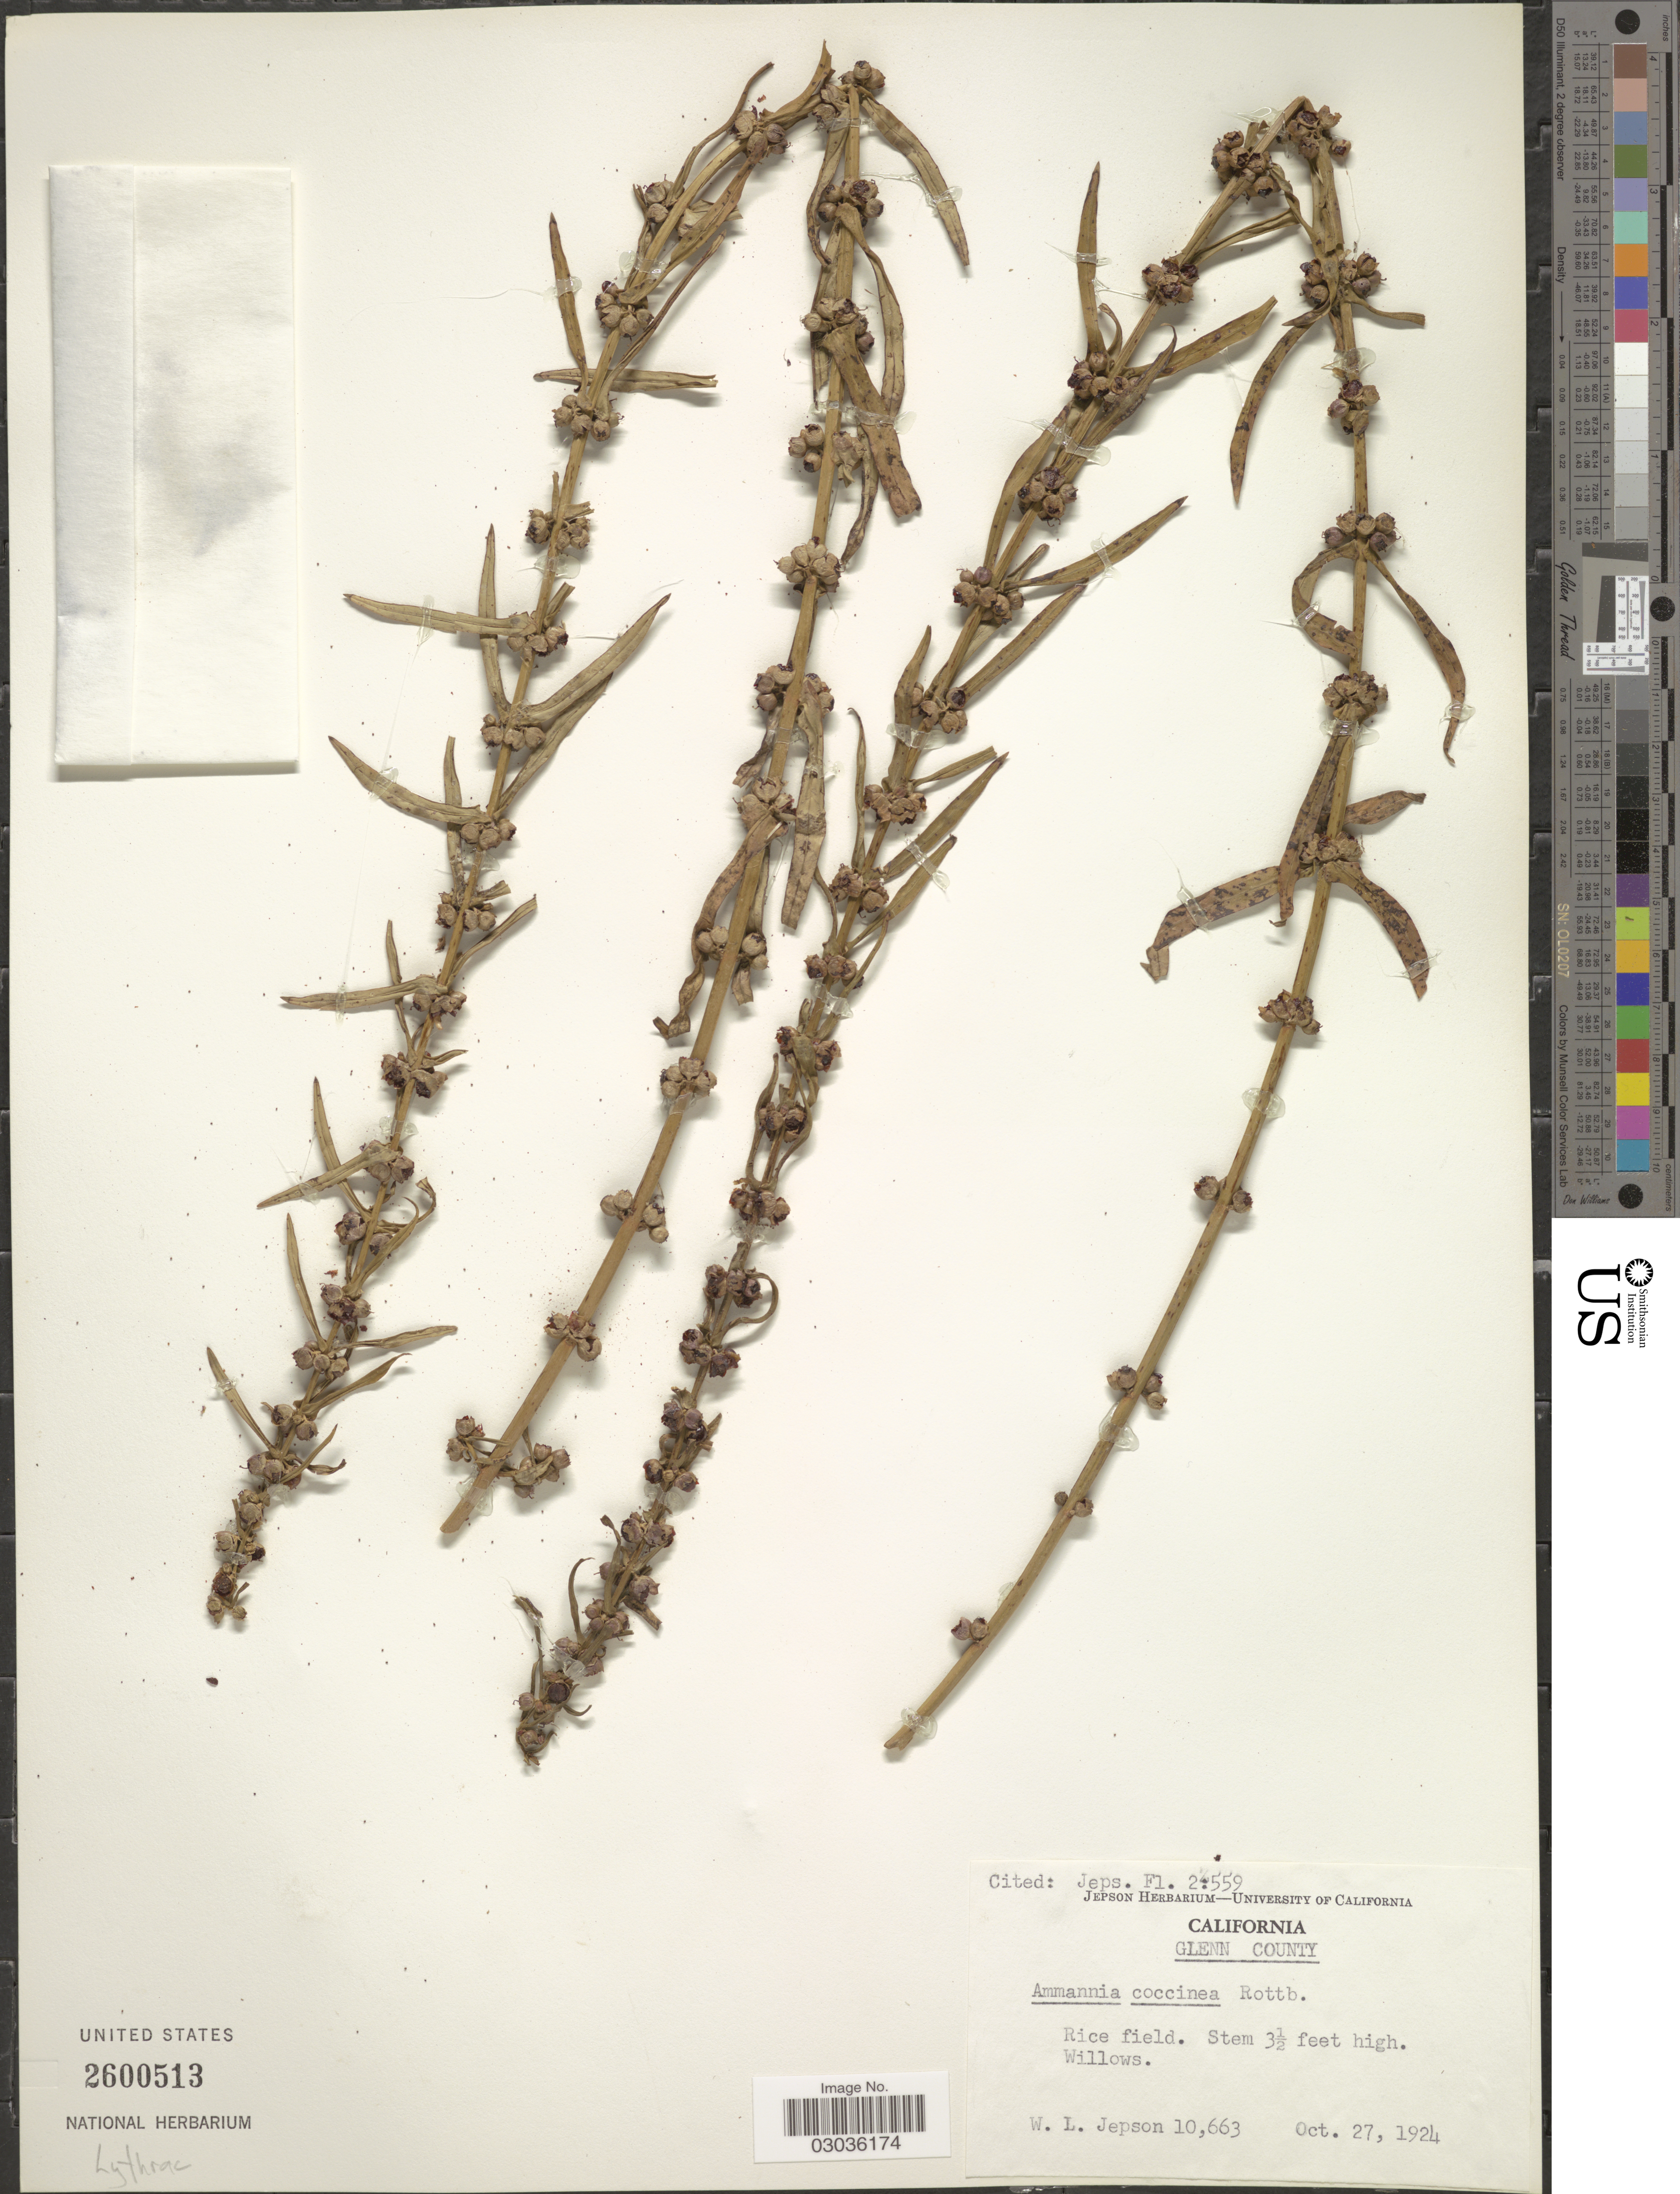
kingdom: Plantae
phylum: Tracheophyta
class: Magnoliopsida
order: Myrtales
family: Lythraceae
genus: Ammannia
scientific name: Ammannia coccinea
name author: Rottb.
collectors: W. L. Jepson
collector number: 10663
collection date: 1924-10-27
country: United States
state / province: California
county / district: Glenn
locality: Glenn County, Willows.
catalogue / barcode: US 2600513